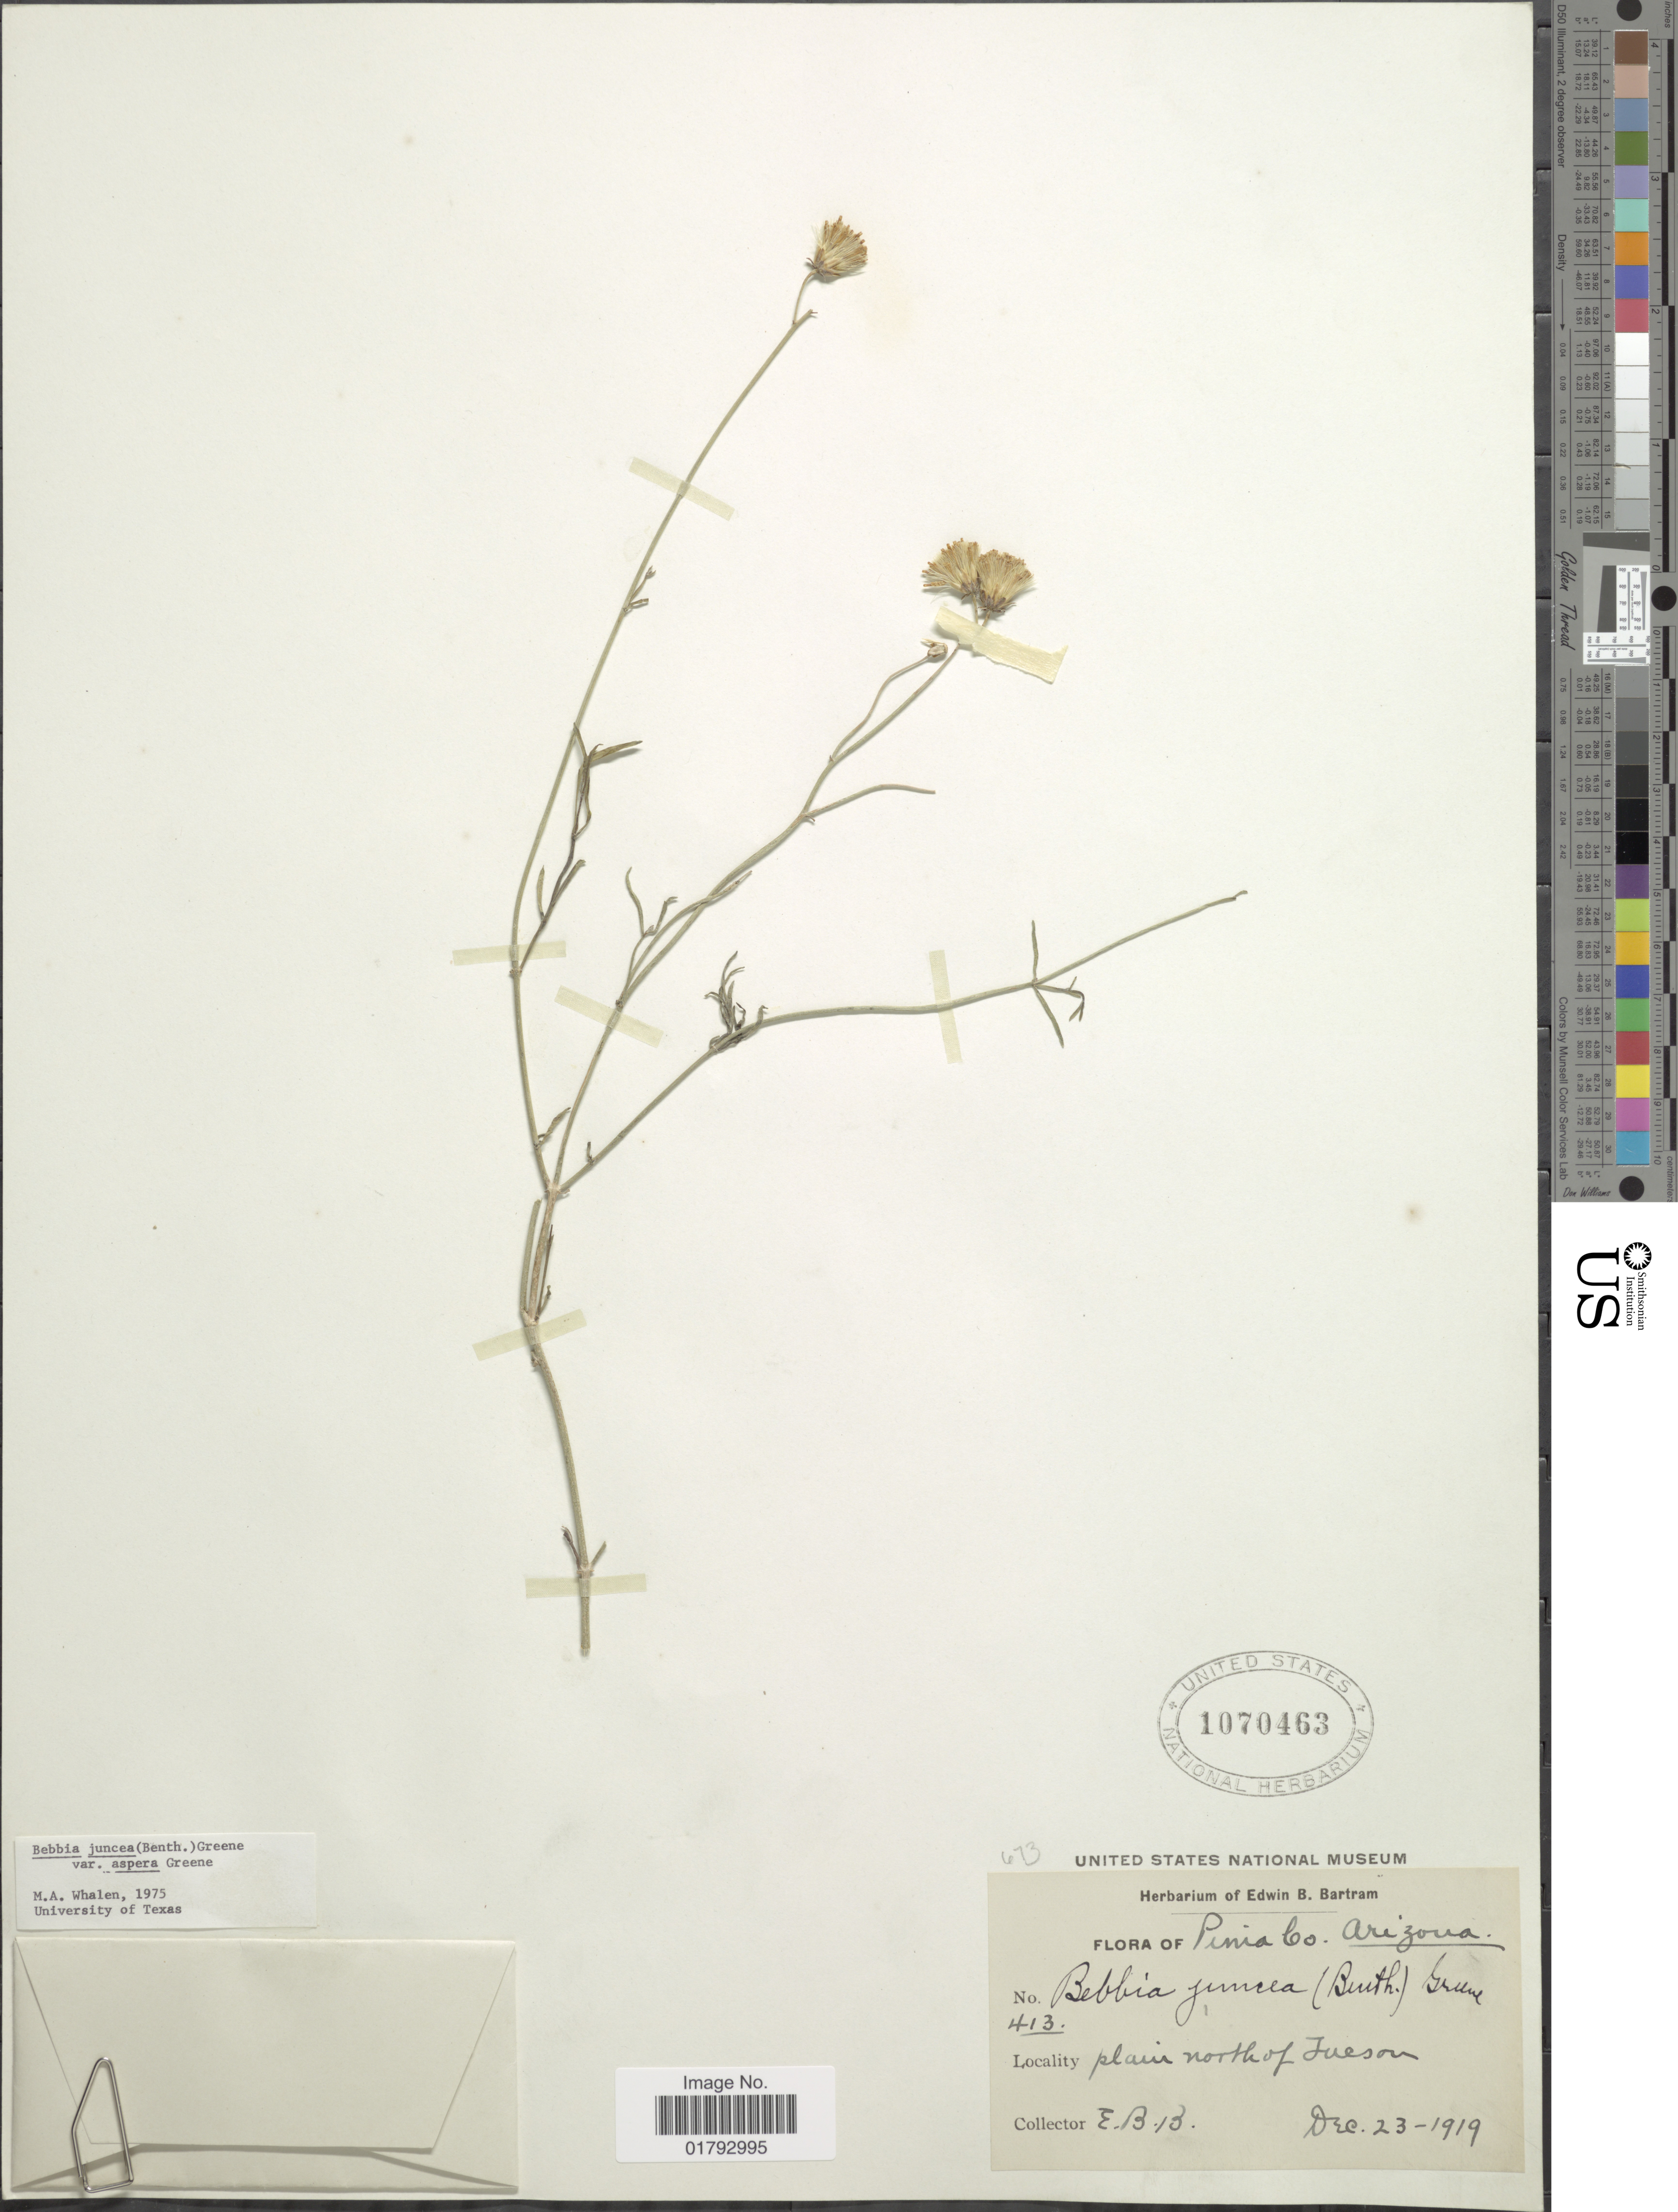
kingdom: Plantae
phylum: Tracheophyta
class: Magnoliopsida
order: Asterales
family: Asteraceae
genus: Bebbia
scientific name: Bebbia juncea var. aspera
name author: Greene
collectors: E. B. Bartram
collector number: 413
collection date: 1919-12-23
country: United States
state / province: Arizona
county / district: Pima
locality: Pima Co Arizona, Plain north of Tucson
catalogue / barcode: US 1070463